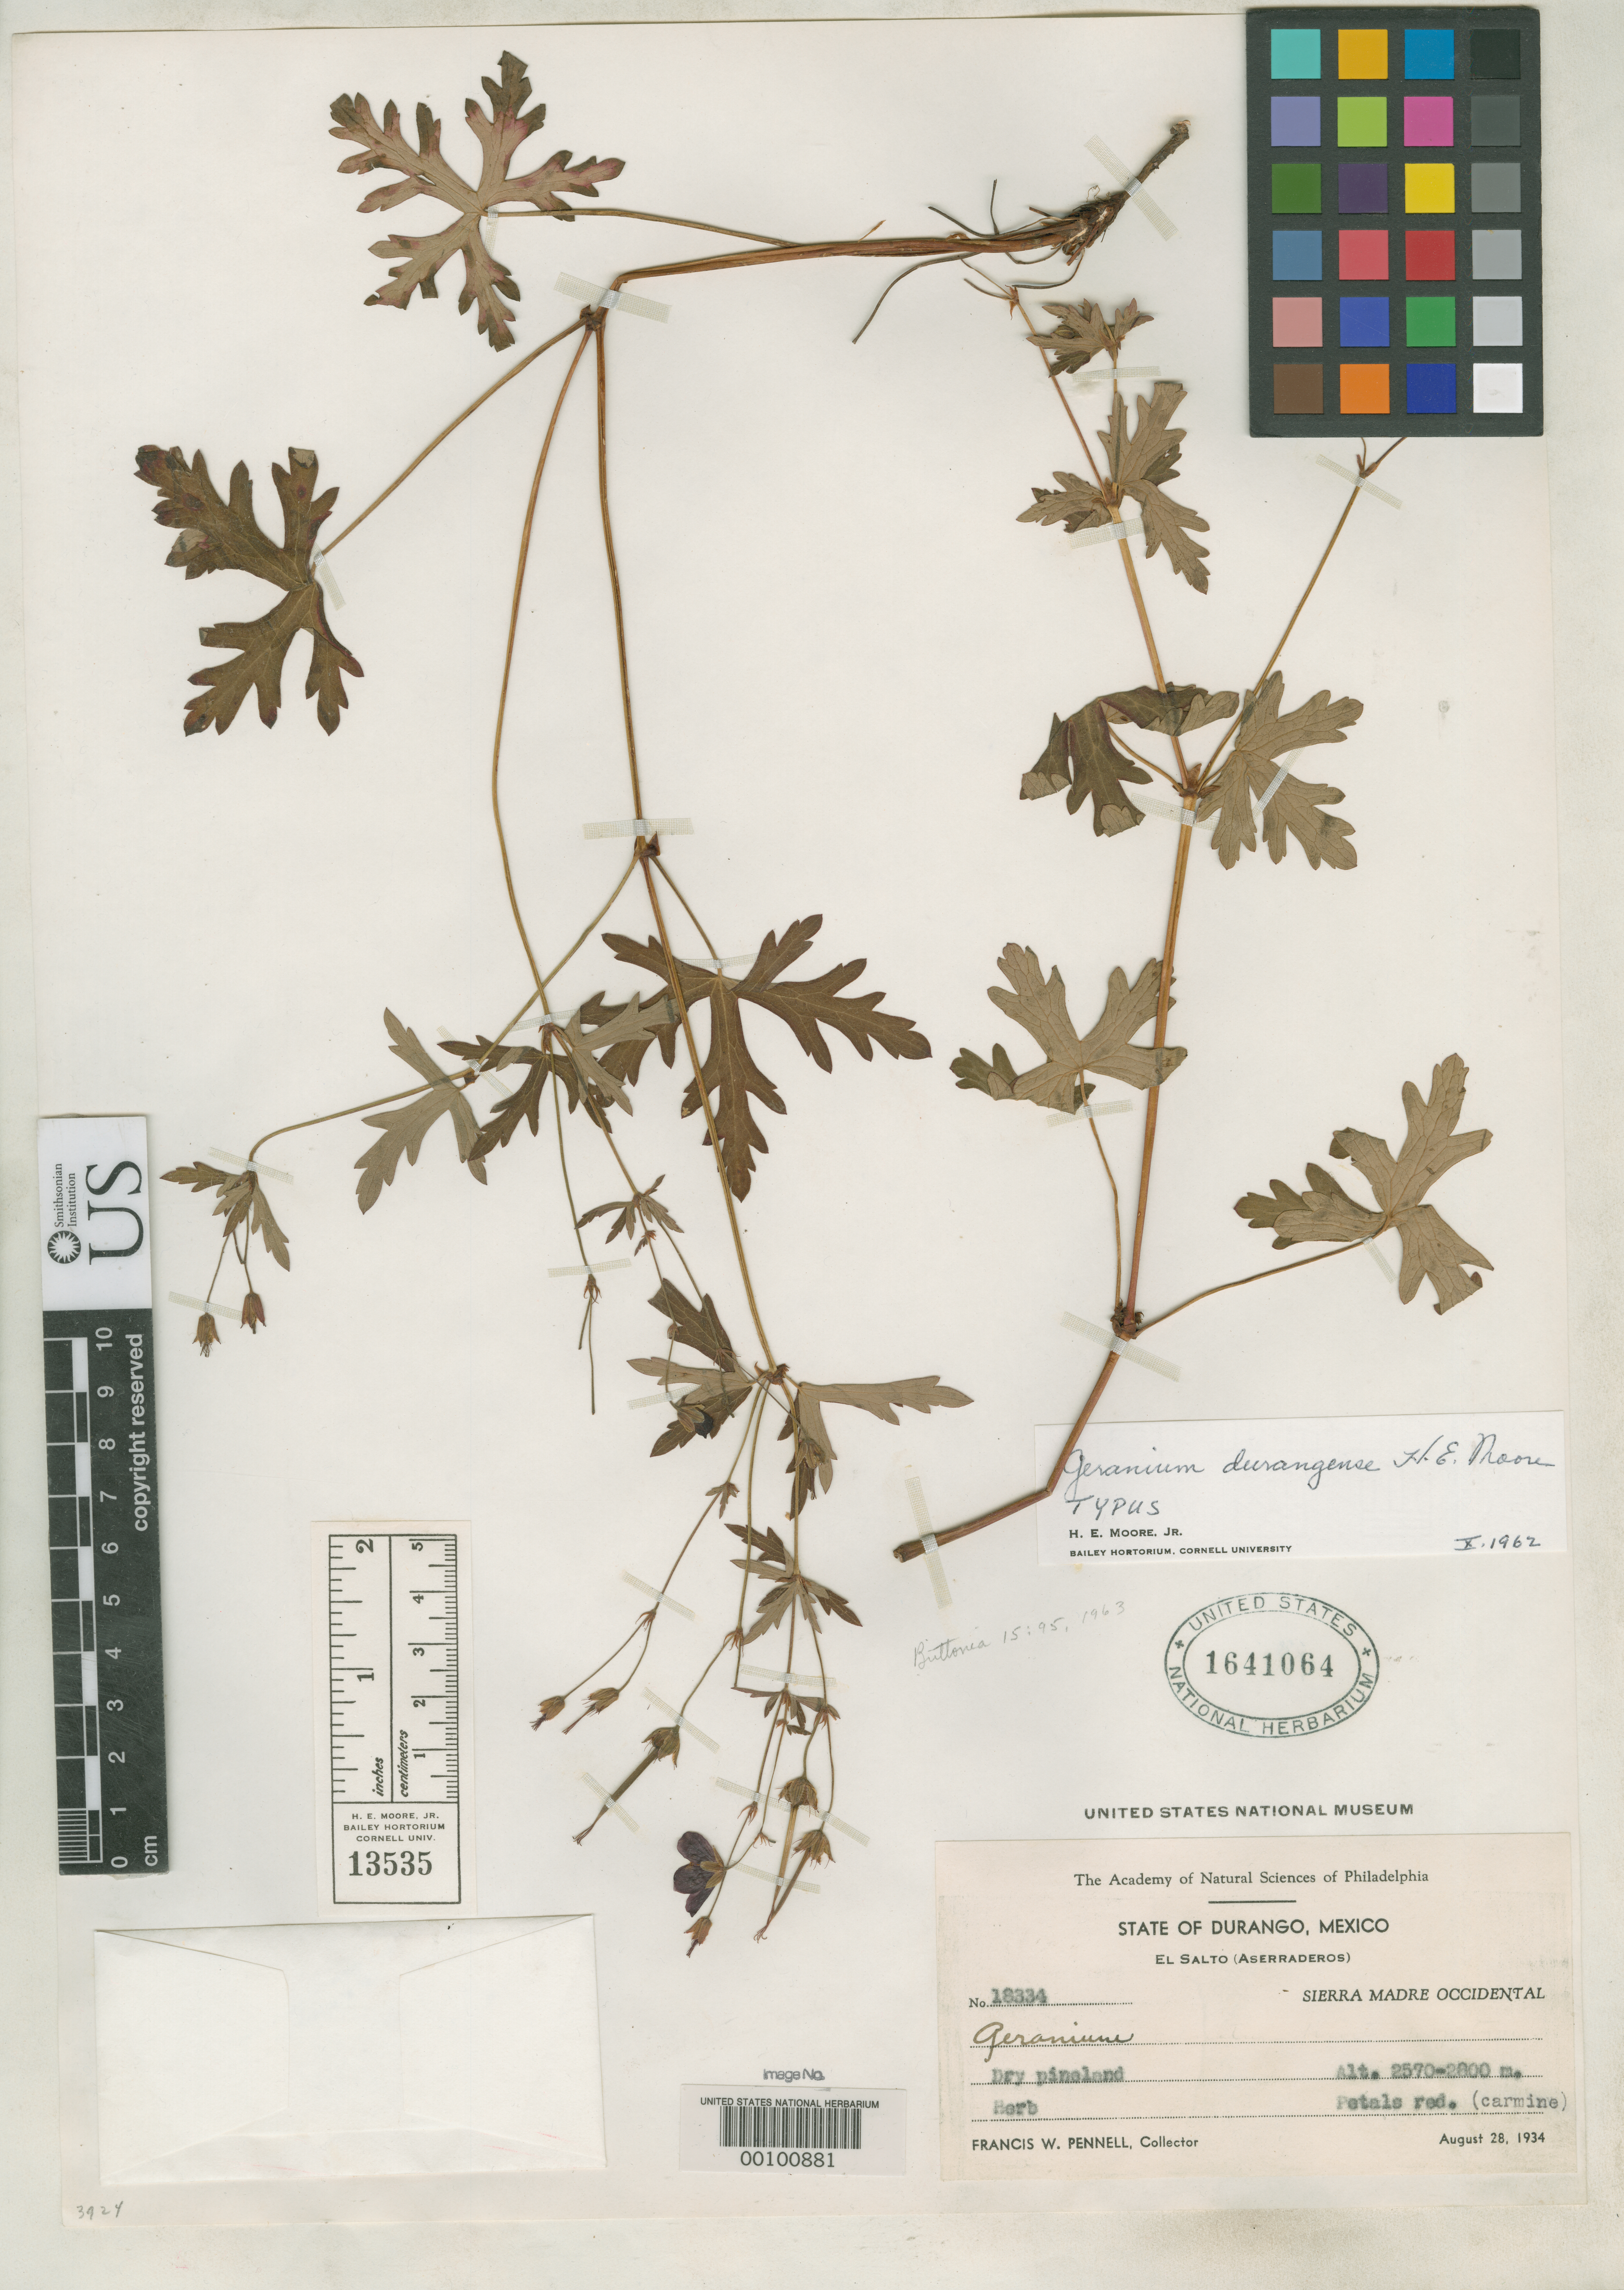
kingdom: Plantae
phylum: Tracheophyta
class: Magnoliopsida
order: Geraniales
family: Geraniaceae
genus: Geranium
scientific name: Geranium durangense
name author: H.E. Moore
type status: Holotype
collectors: F. W. Pennell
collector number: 18334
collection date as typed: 28 Aug 1934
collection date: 1934-08-28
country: Mexico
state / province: Durango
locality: El Salto.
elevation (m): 2570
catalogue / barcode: US 1641064